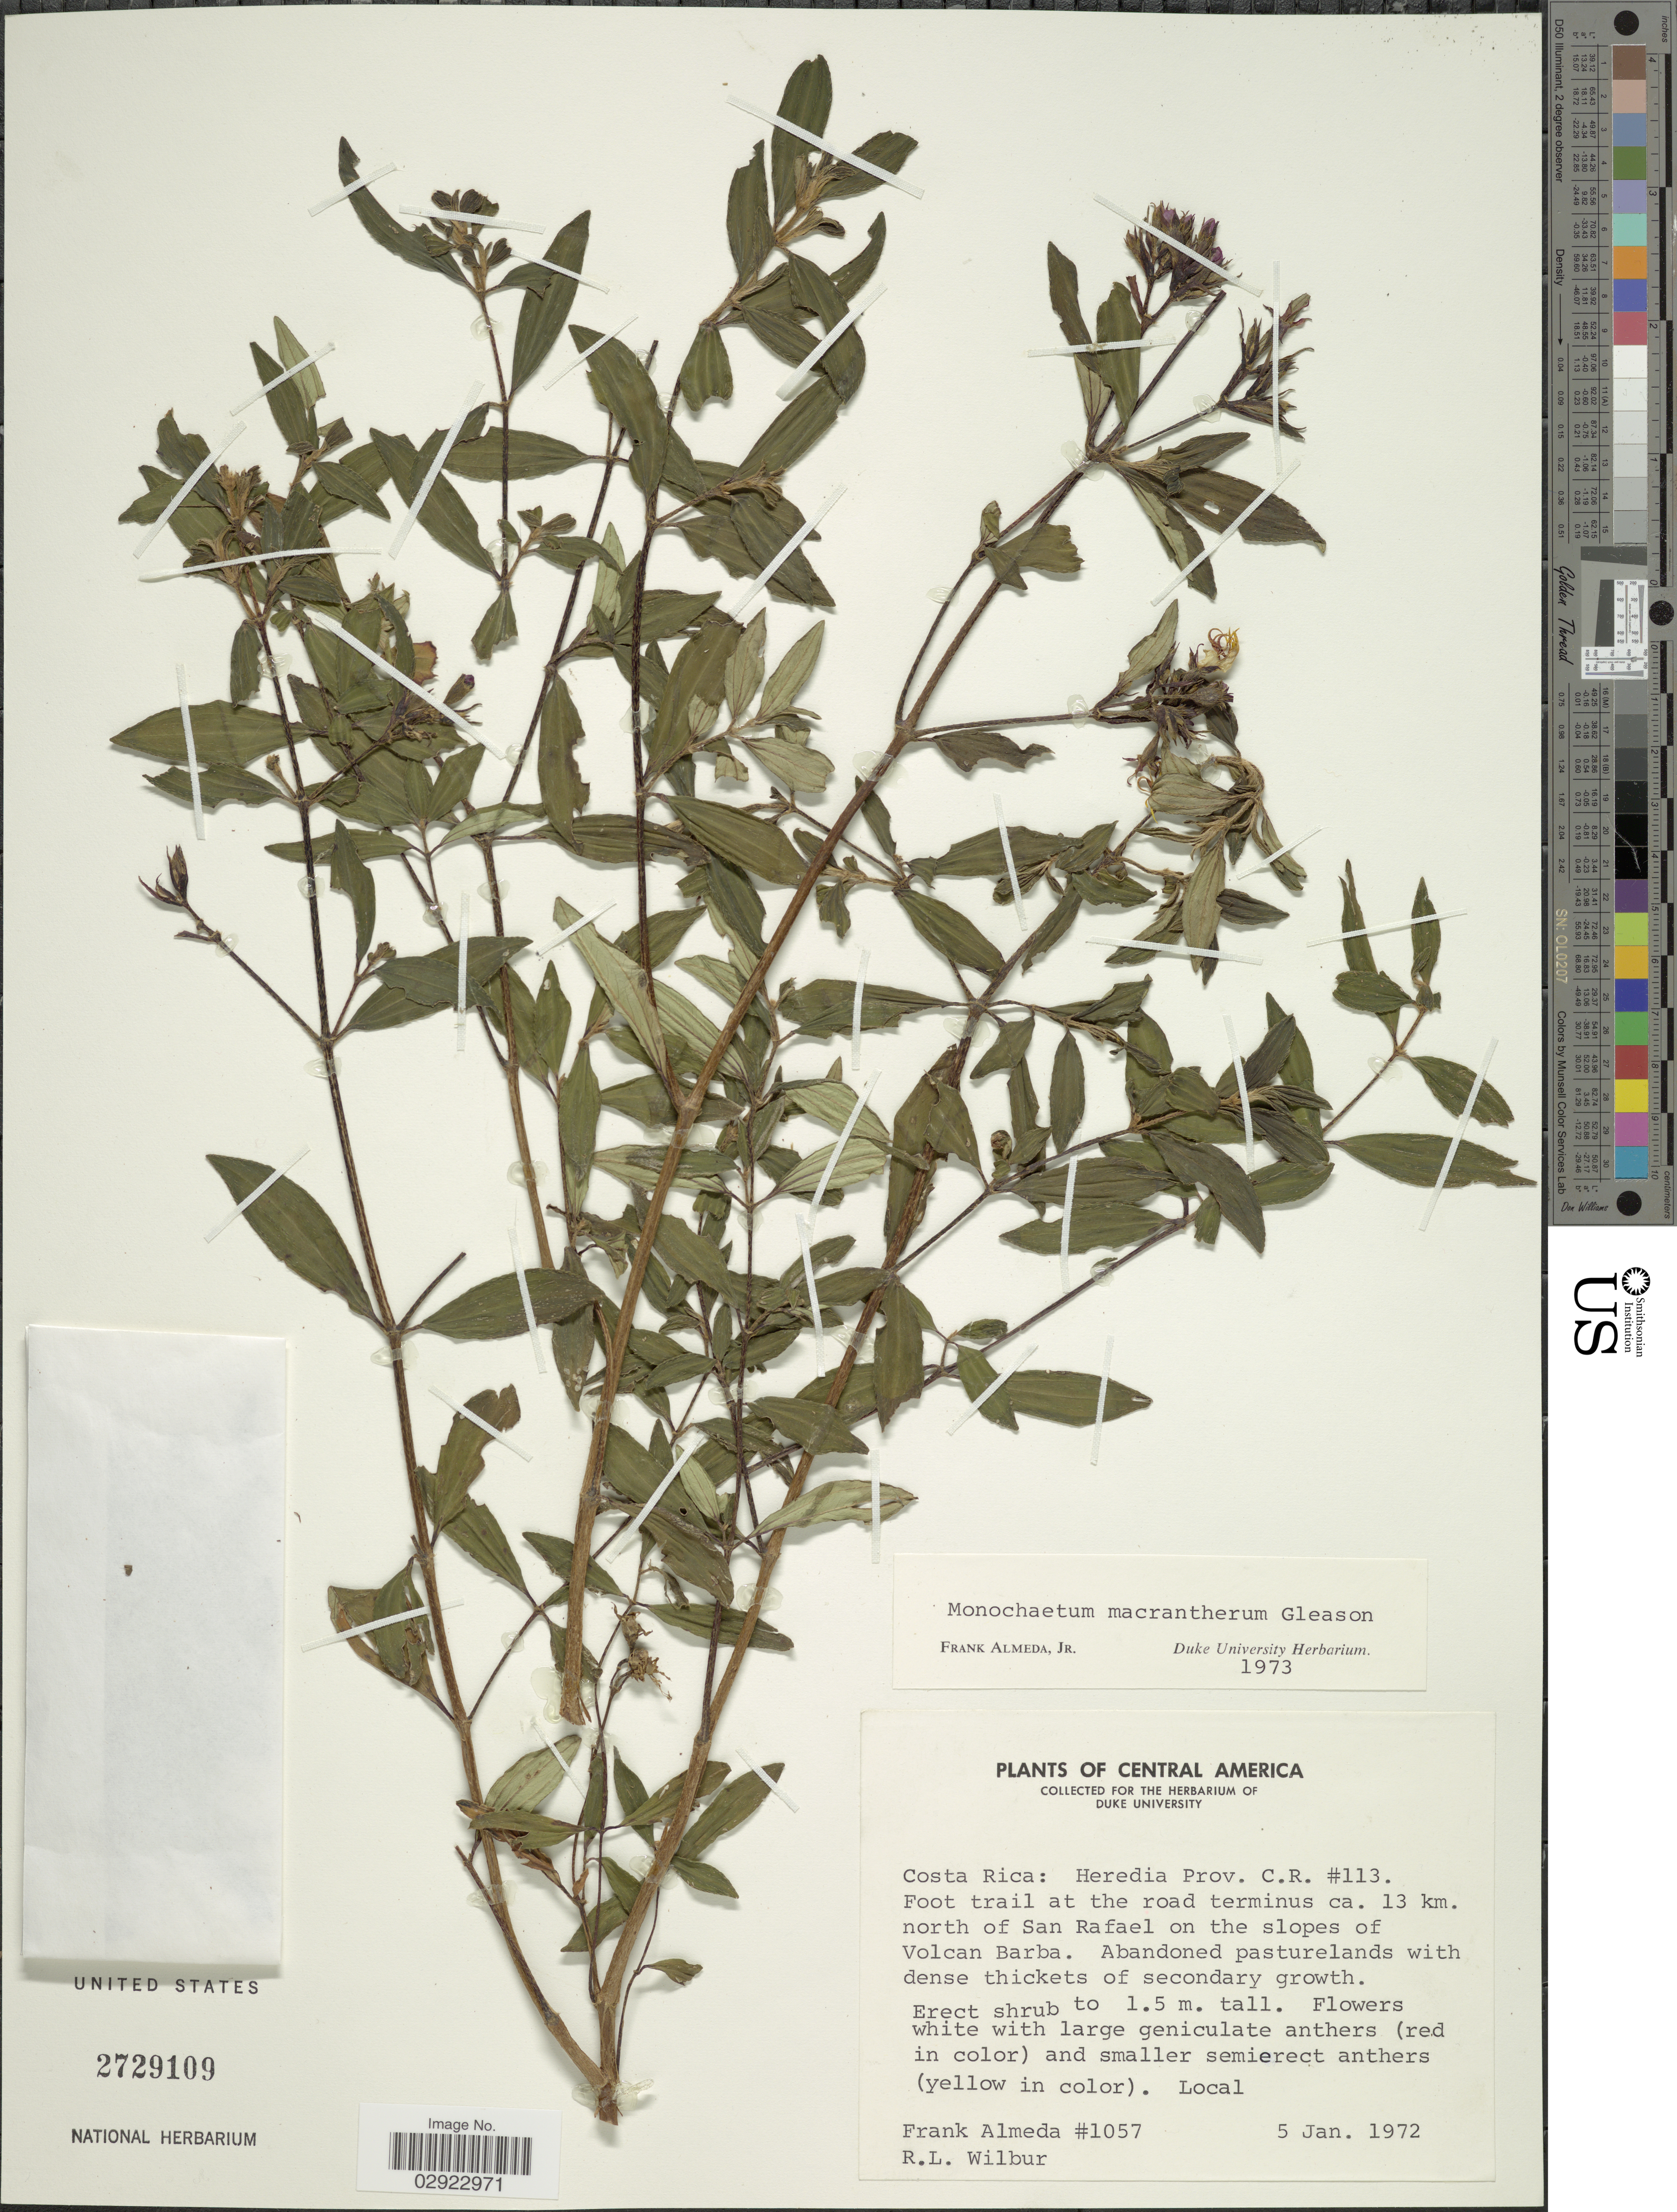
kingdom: Plantae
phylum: Tracheophyta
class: Magnoliopsida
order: Myrtales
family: Melastomataceae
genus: Monochaetum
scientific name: Monochaetum macrantherum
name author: Gleason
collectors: F. Almeda & R. L. Wilbur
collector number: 1057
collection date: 1972-01-05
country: Costa Rica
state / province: Heredia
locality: Heredia Prov. C.R. #113. Foot trail at the road terminus ca. 13 km. north of San Rafael on the slopes of Volcan Barba.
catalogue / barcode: US 2729109